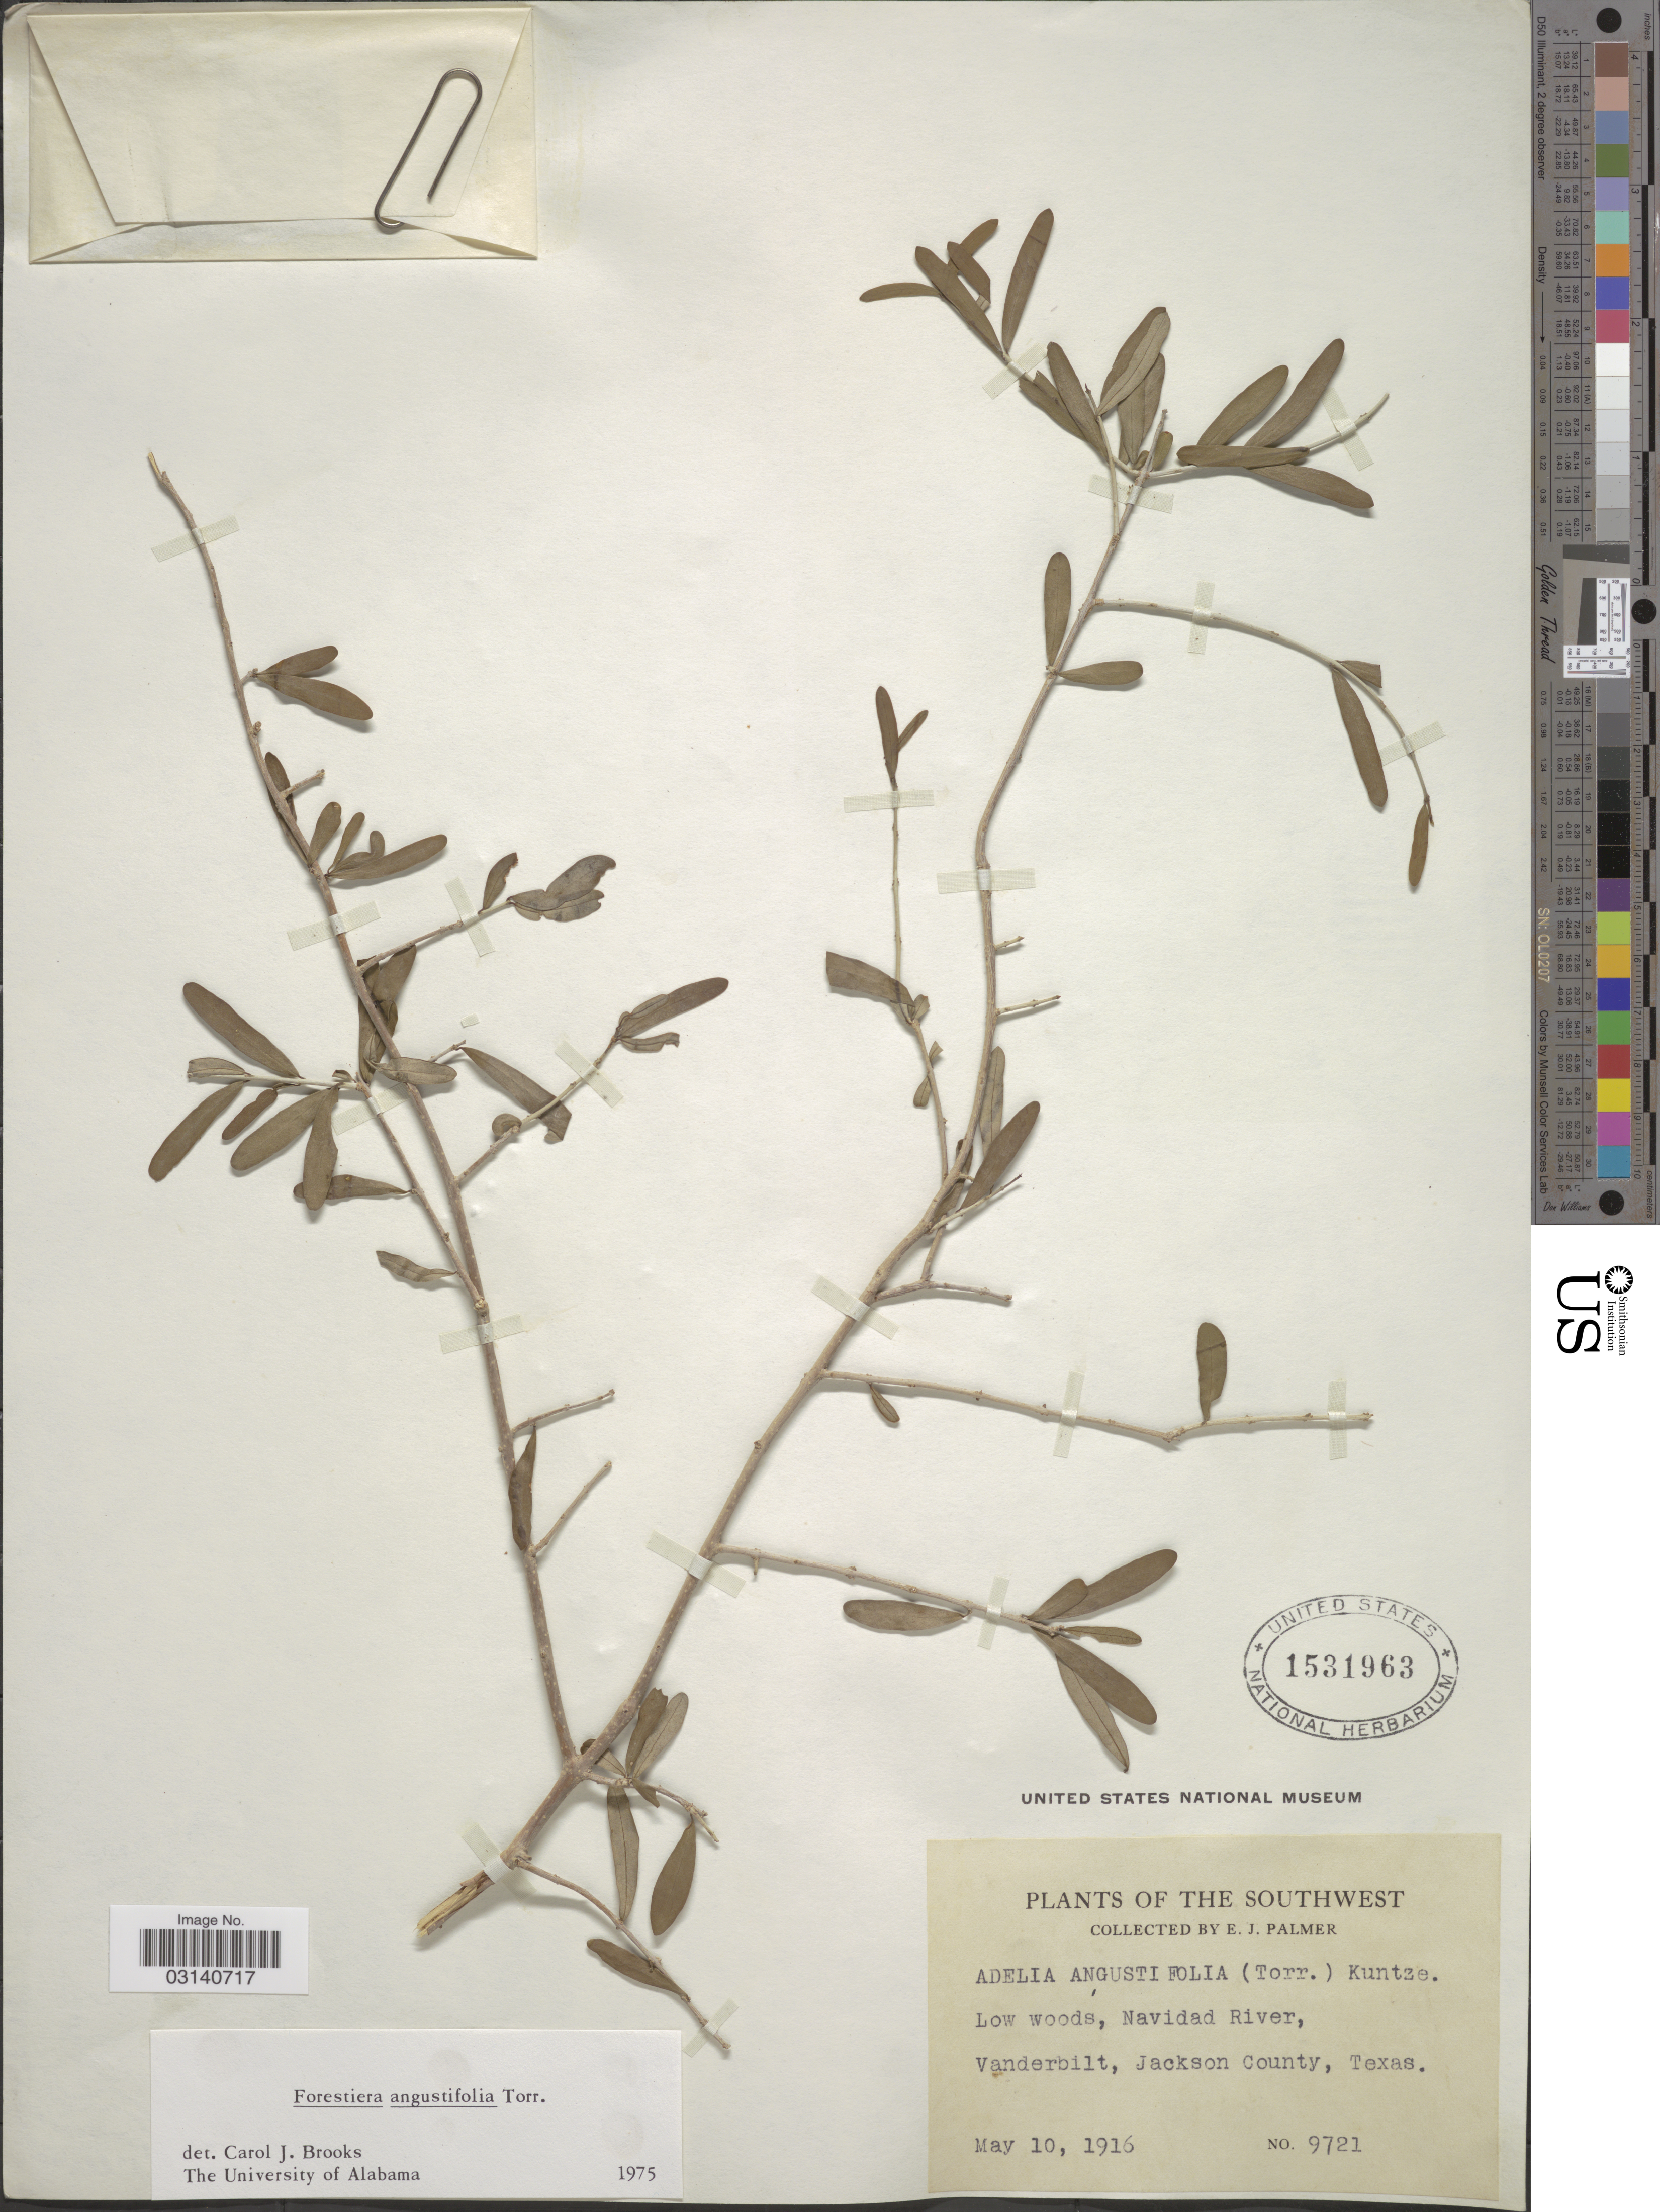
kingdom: Plantae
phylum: Tracheophyta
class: Magnoliopsida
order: Lamiales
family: Oleaceae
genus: Forestiera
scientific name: Forestiera angustifolia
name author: Torr.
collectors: E. J. Palmer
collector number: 9721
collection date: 1916-05-10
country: United States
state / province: Texas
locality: The Southwest, Low woods, Navidad River, Vanderbilt, Jackson County.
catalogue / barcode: US 1531963